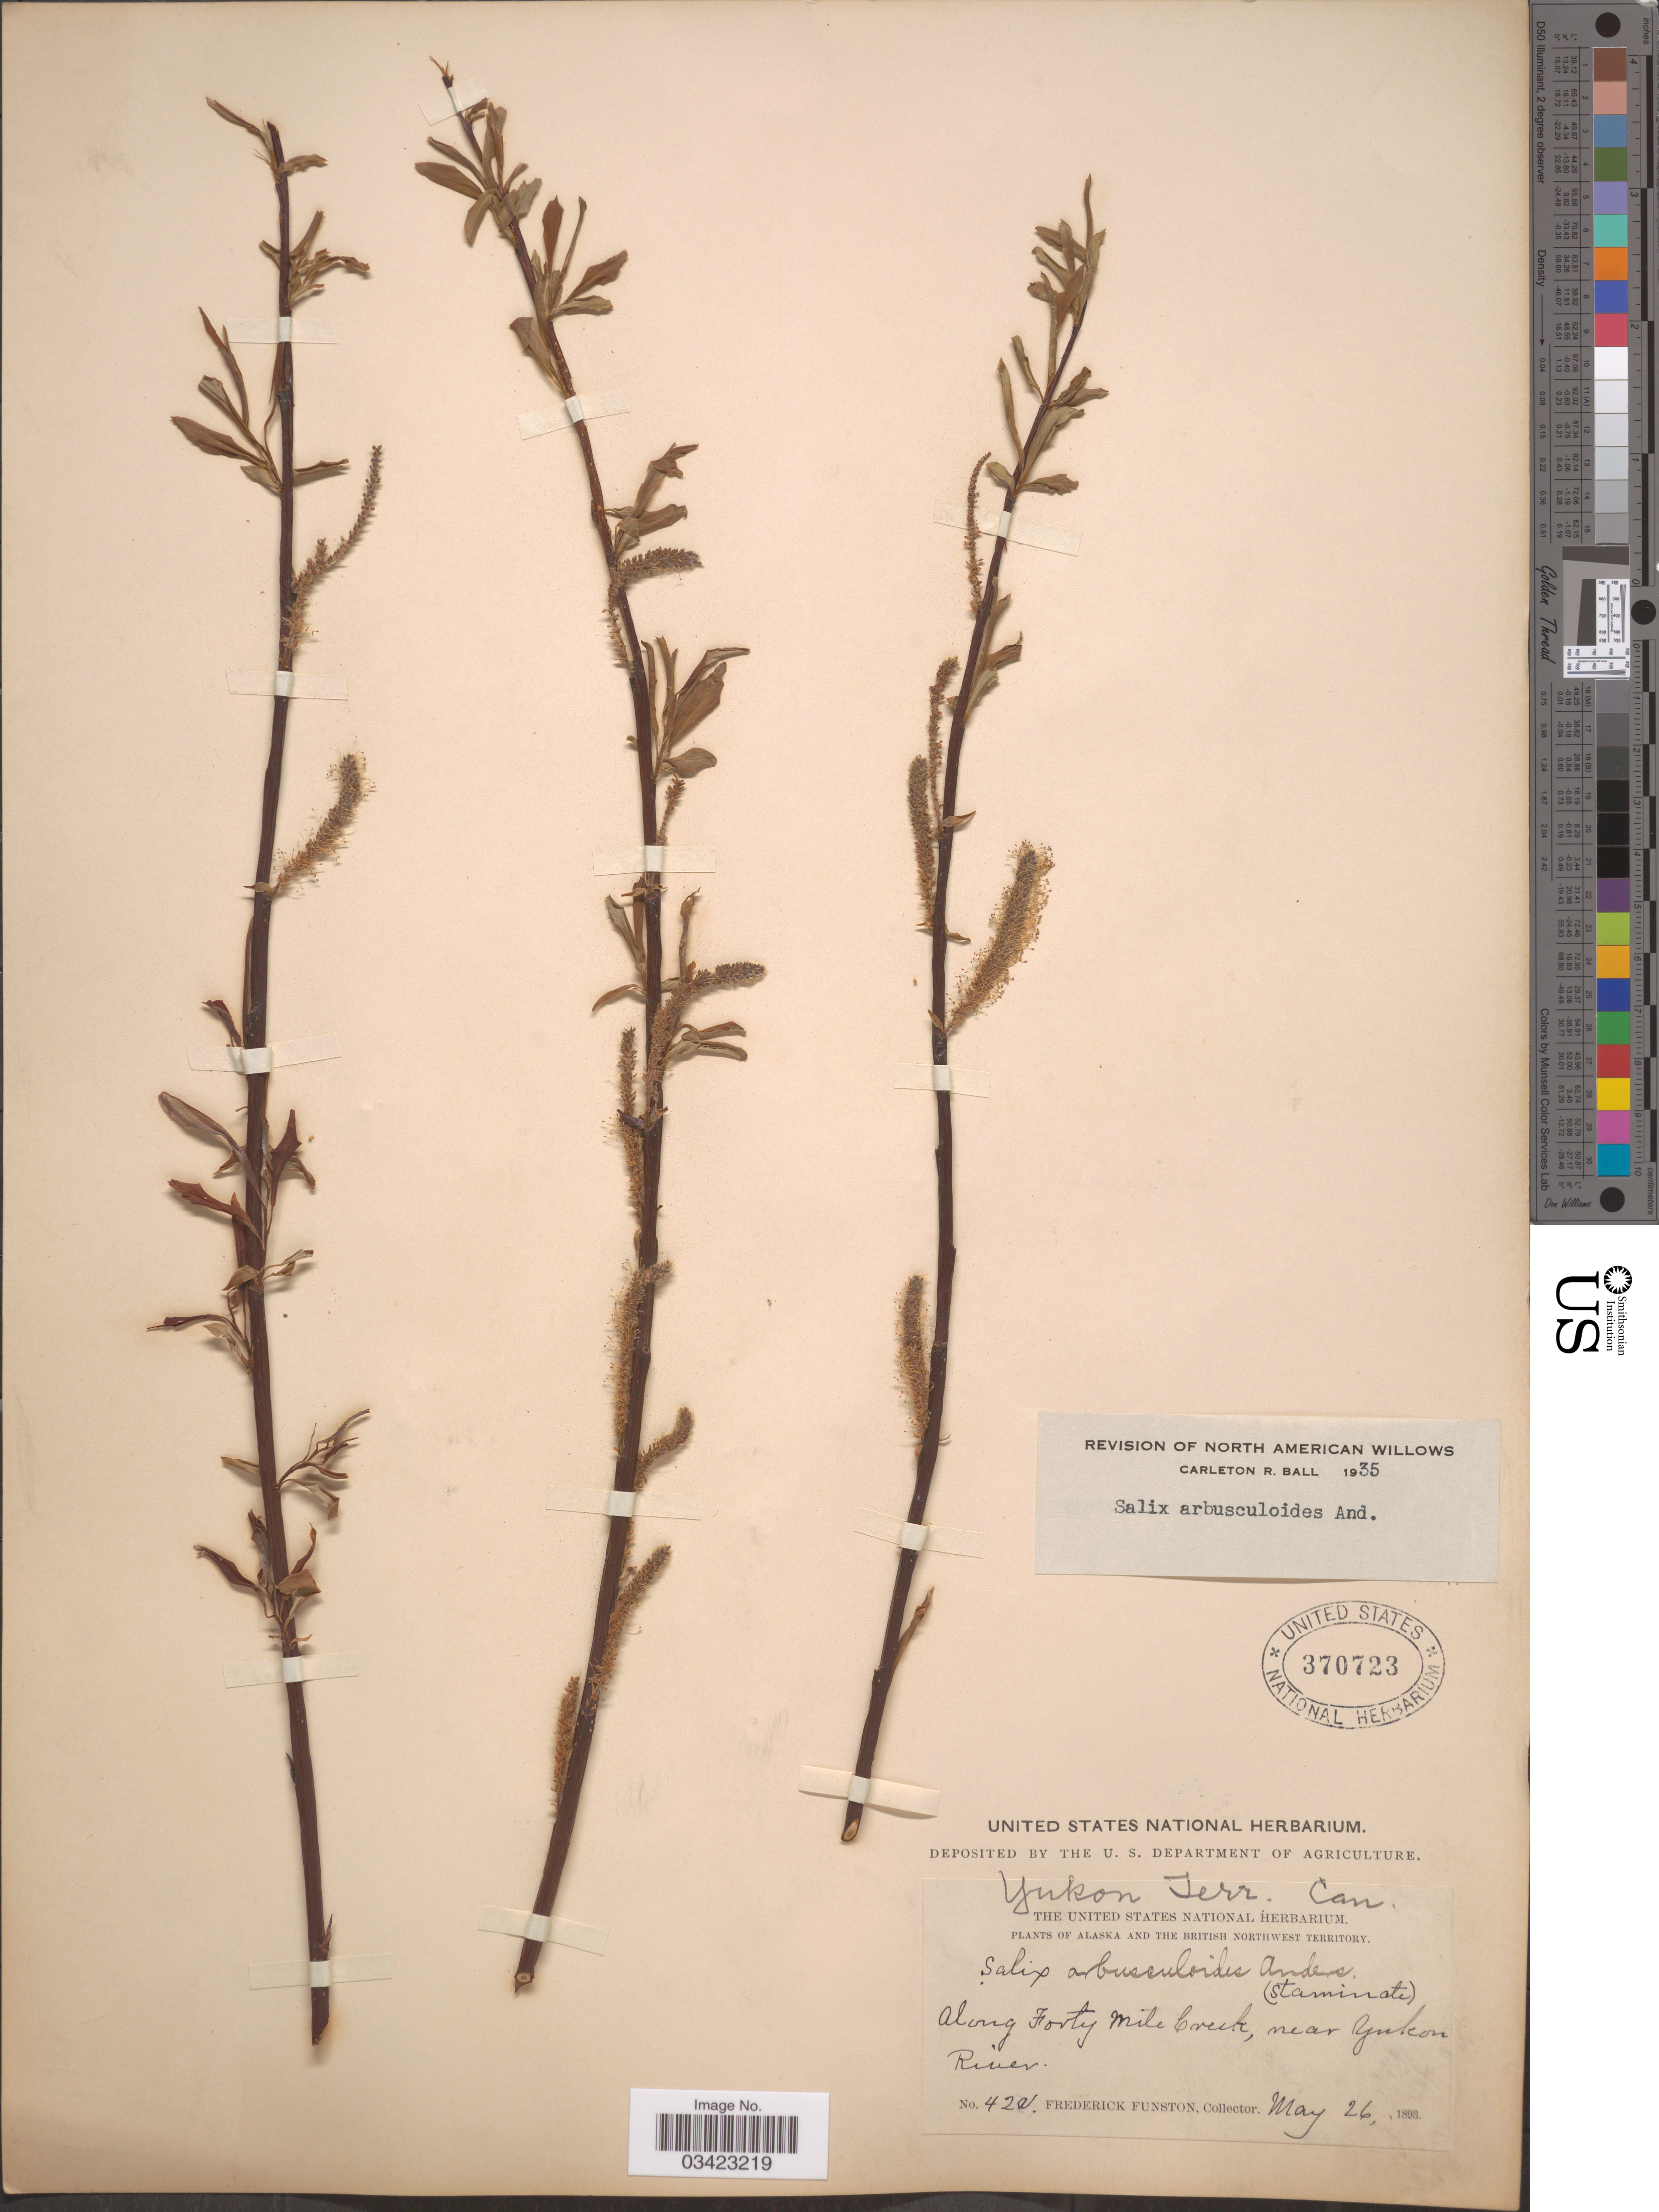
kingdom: Plantae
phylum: Tracheophyta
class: Magnoliopsida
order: Malpighiales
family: Salicaceae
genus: Salix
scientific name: Salix arbusculoides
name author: Andersson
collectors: F. Funston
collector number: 42a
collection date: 1893-05-26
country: Canada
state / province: Yukon Territory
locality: Along Forty Mile Creek, near Yukon River.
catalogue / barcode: US 370723